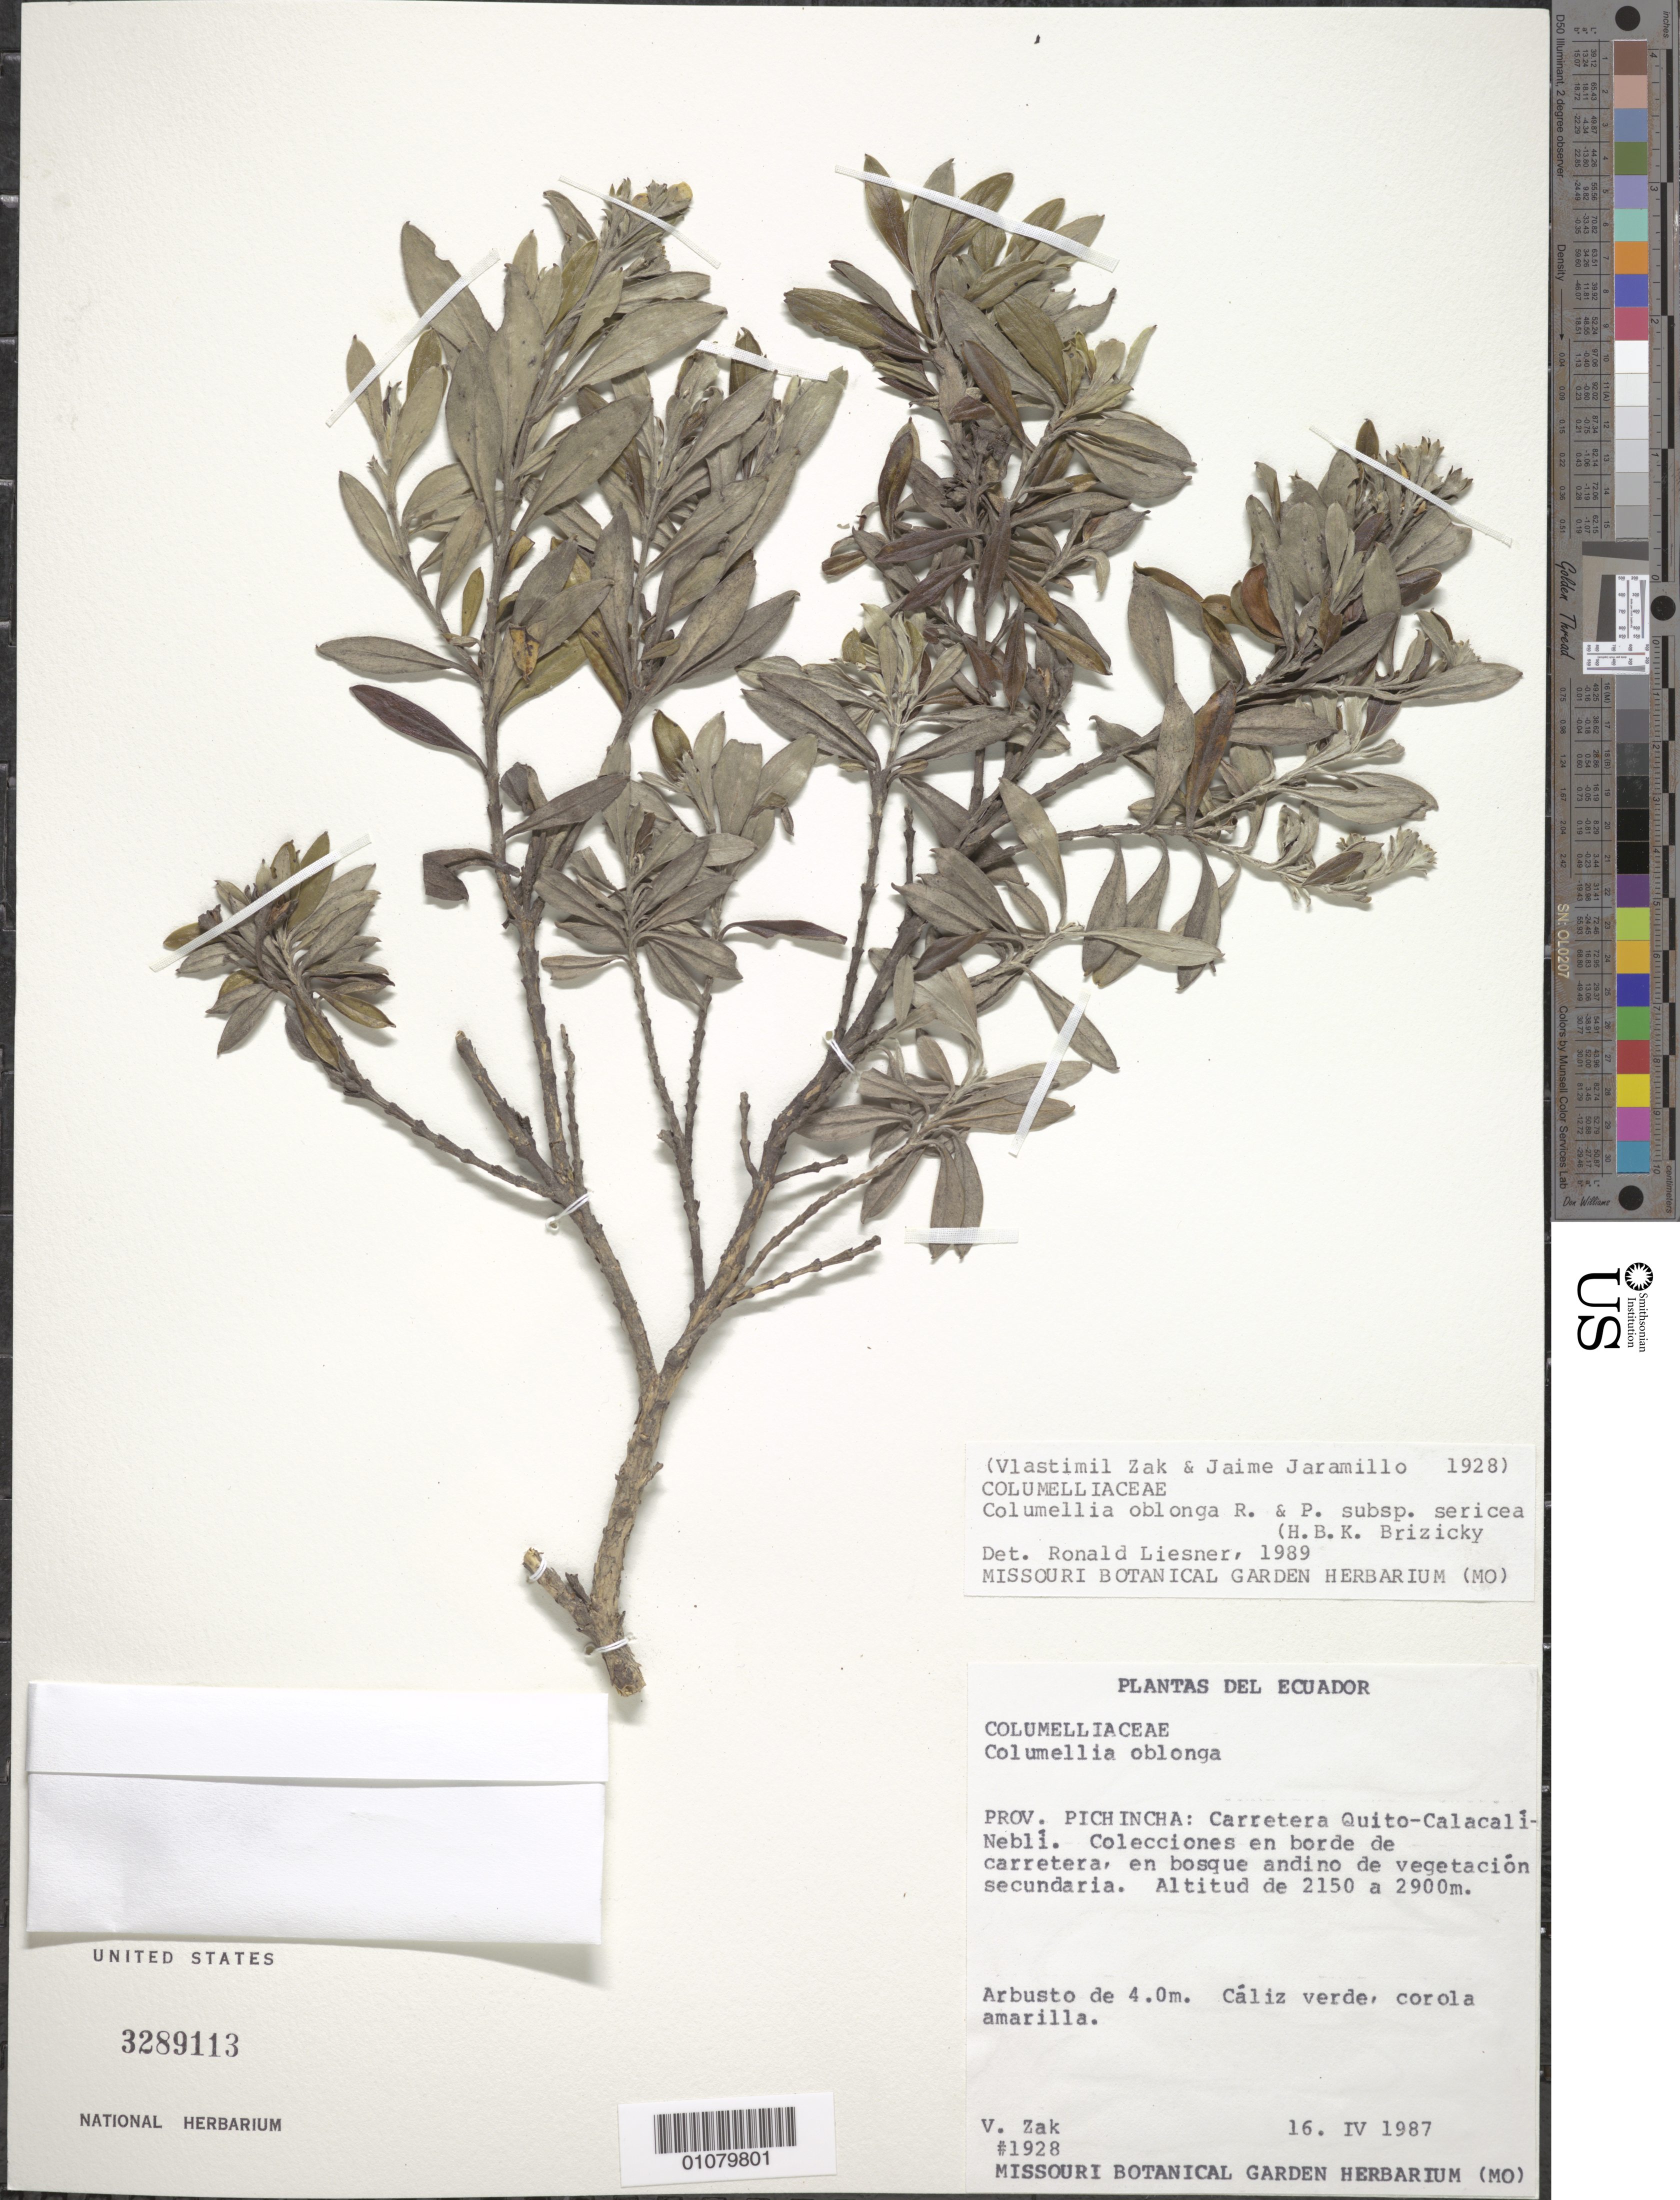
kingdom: Plantae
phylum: Tracheophyta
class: Magnoliopsida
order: Bruniales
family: Columelliaceae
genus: Columellia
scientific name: Columellia oblonga subsp. sericea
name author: (Kunth) Brizicky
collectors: V. Zak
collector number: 1928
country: Ecuador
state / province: Pichincha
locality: Carretera Quito-Calacali-Nebil.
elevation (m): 2150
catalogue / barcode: US 3289113